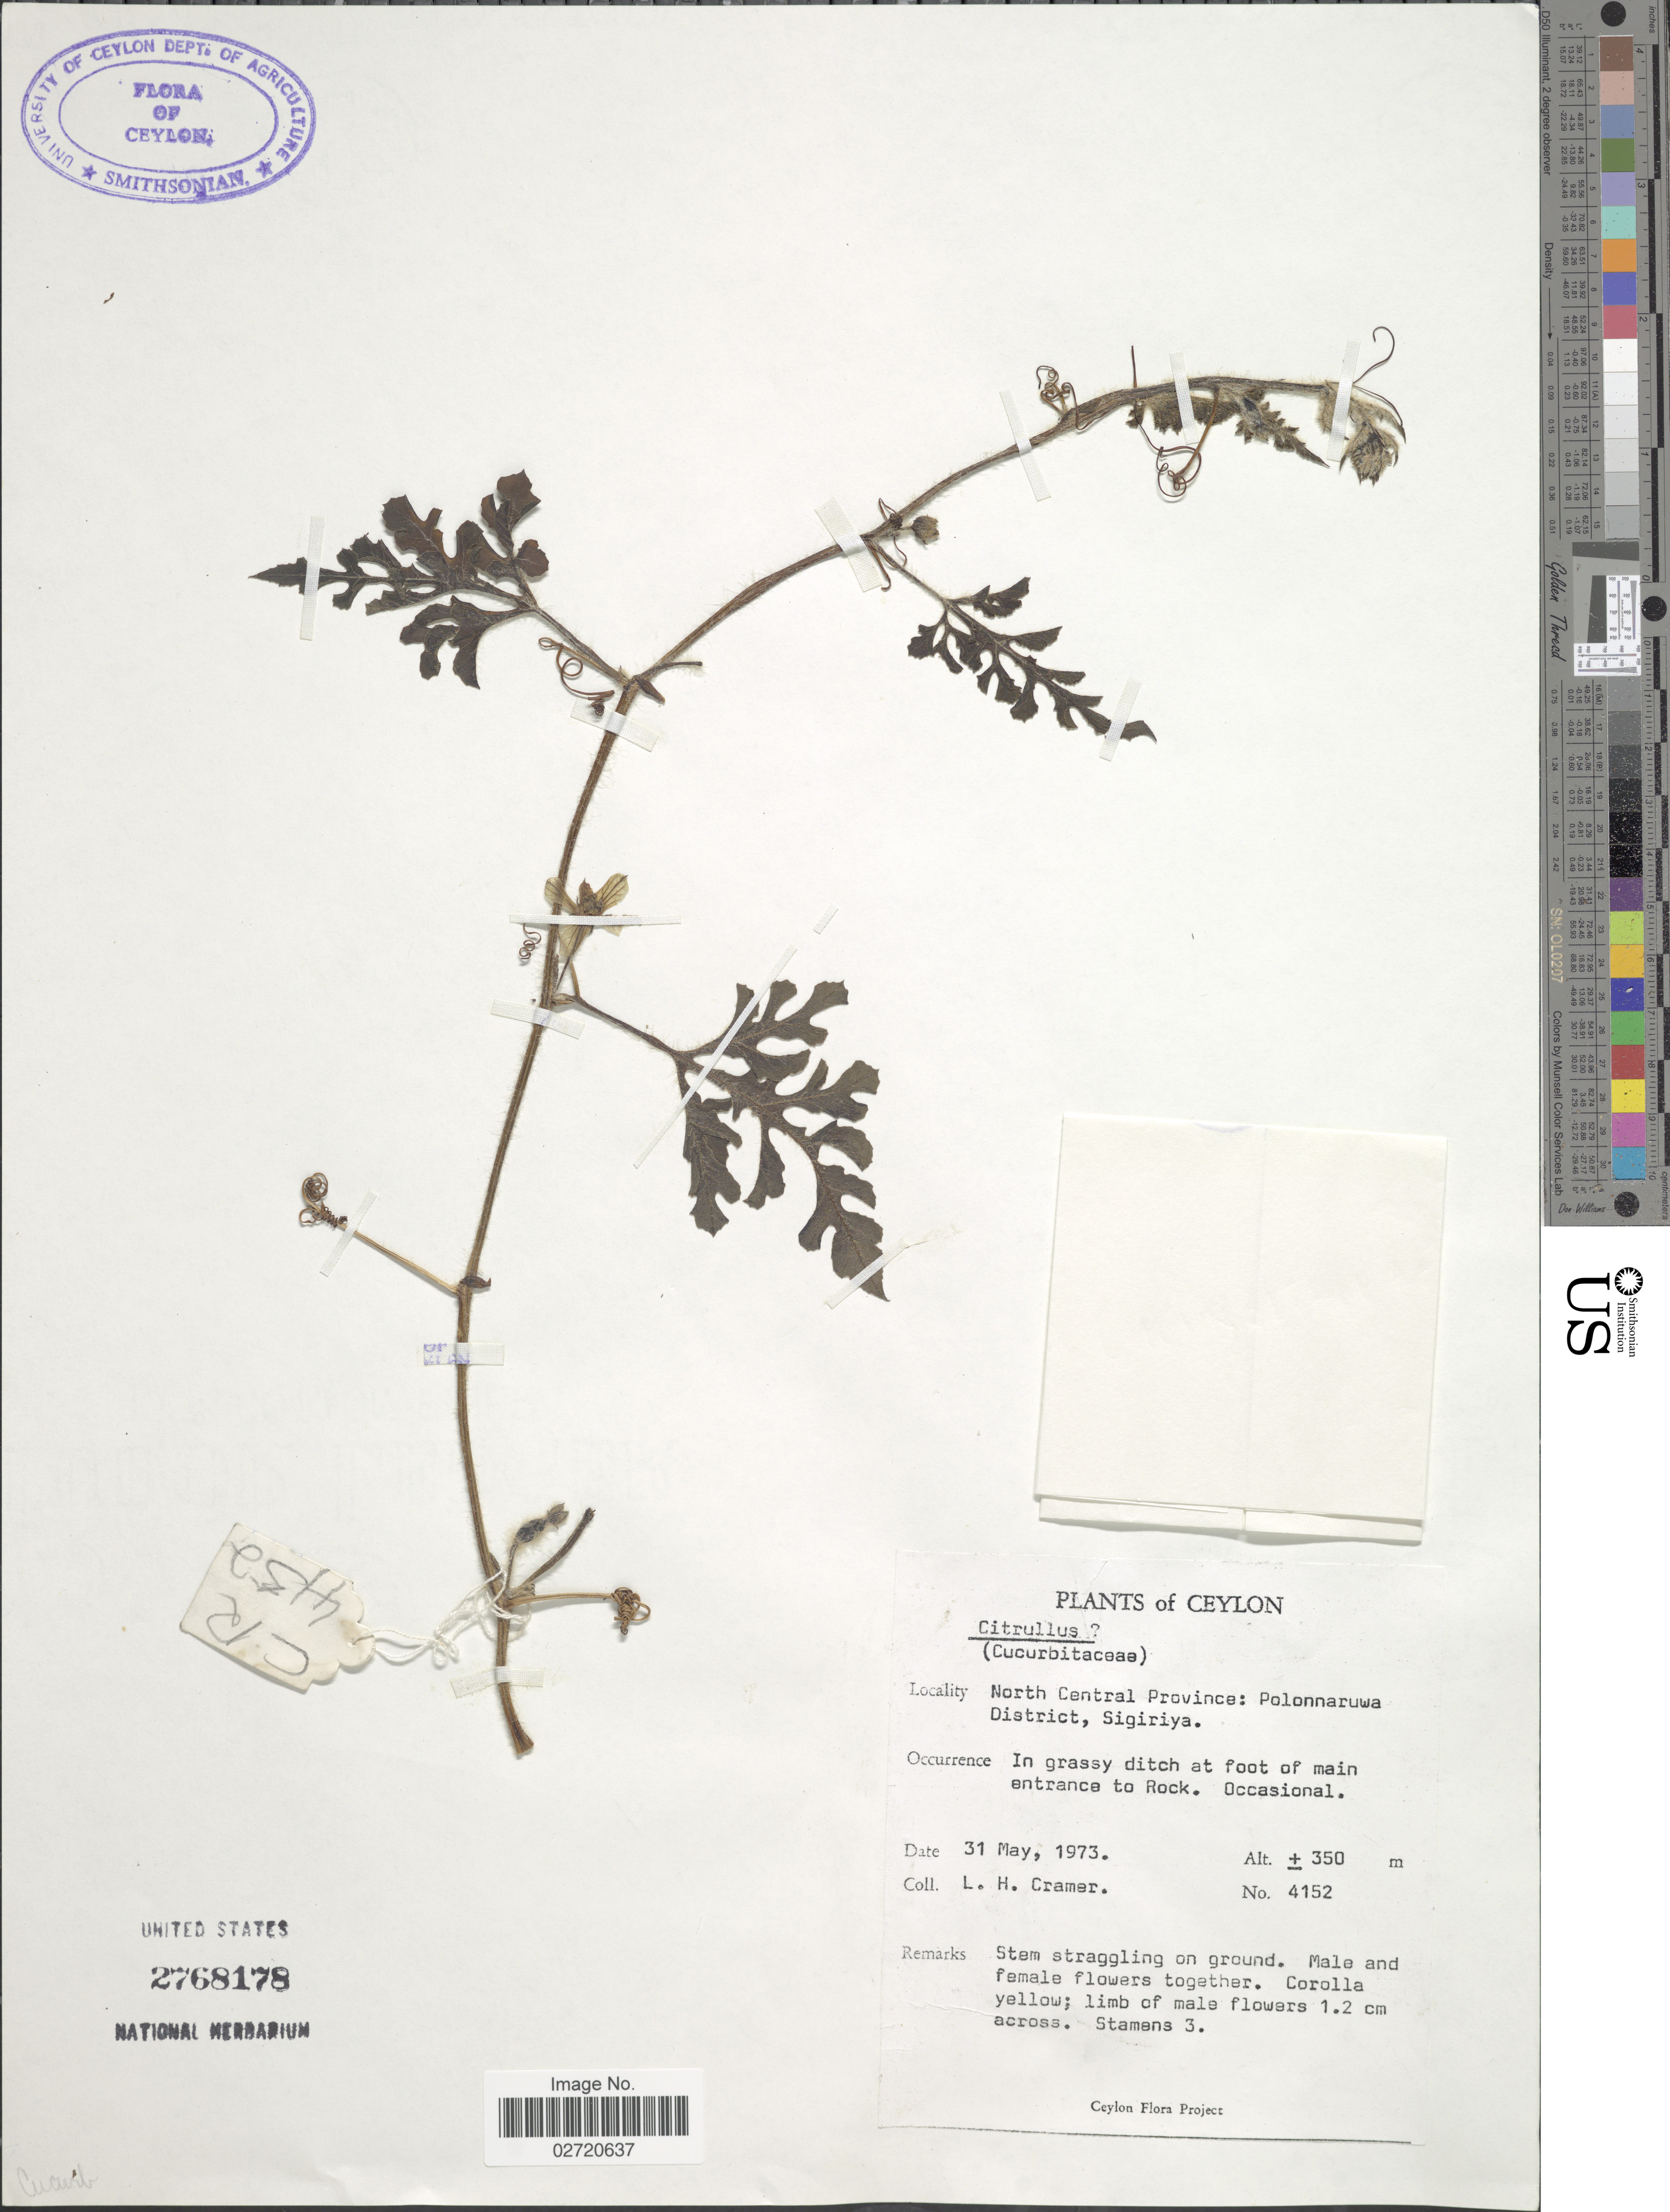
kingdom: Plantae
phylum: Tracheophyta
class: Magnoliopsida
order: Cucurbitales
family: Cucurbitaceae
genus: Citrullus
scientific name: Citrullus sp.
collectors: L. H. Cramer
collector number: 4152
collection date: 1973-05-31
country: Sri Lanka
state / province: North Central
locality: Ceylon. Polonnaruwa District, Sigiriya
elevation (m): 350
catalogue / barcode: US 2768178